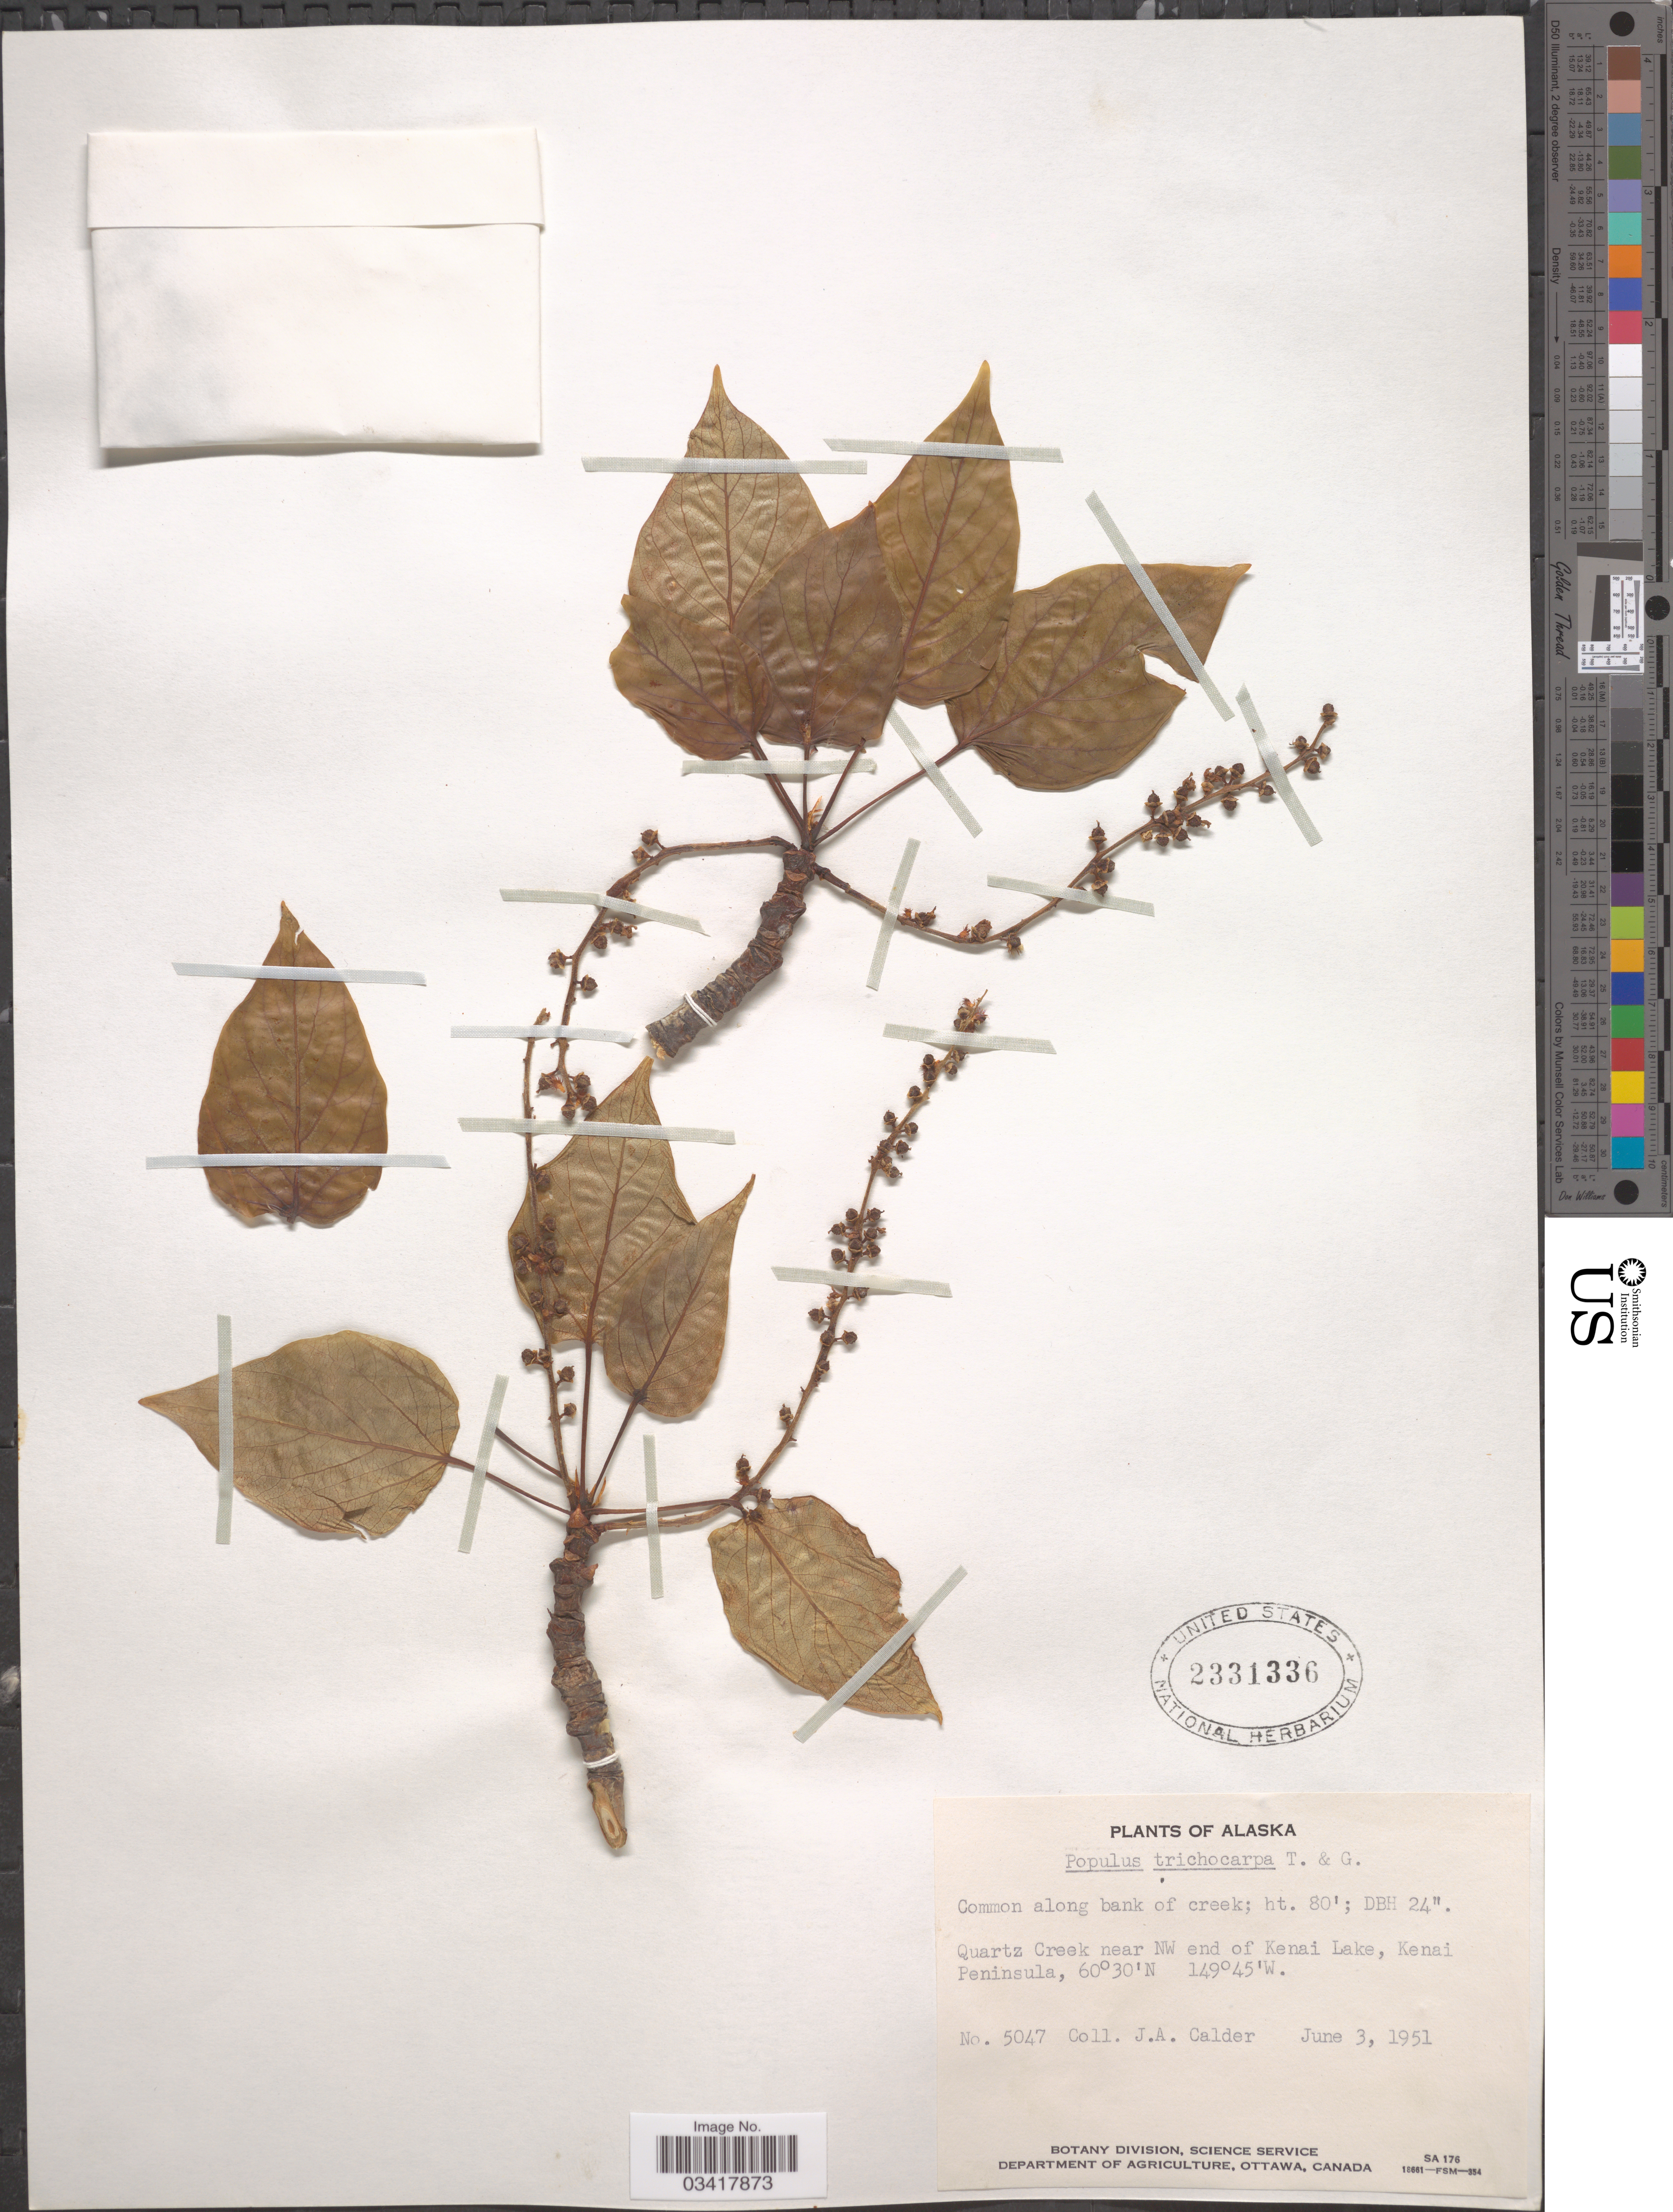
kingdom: Plantae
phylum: Tracheophyta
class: Magnoliopsida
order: Malpighiales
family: Salicaceae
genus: Populus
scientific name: Populus trichocarpa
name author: Torr. & A. Gray ex W. Hook.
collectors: J. A. Calder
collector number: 5047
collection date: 1951-06-03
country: United States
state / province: Alaska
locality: Quartz Creek near NW end of Kenai Lake, Kenai Peninsula.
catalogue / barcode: US 2331336